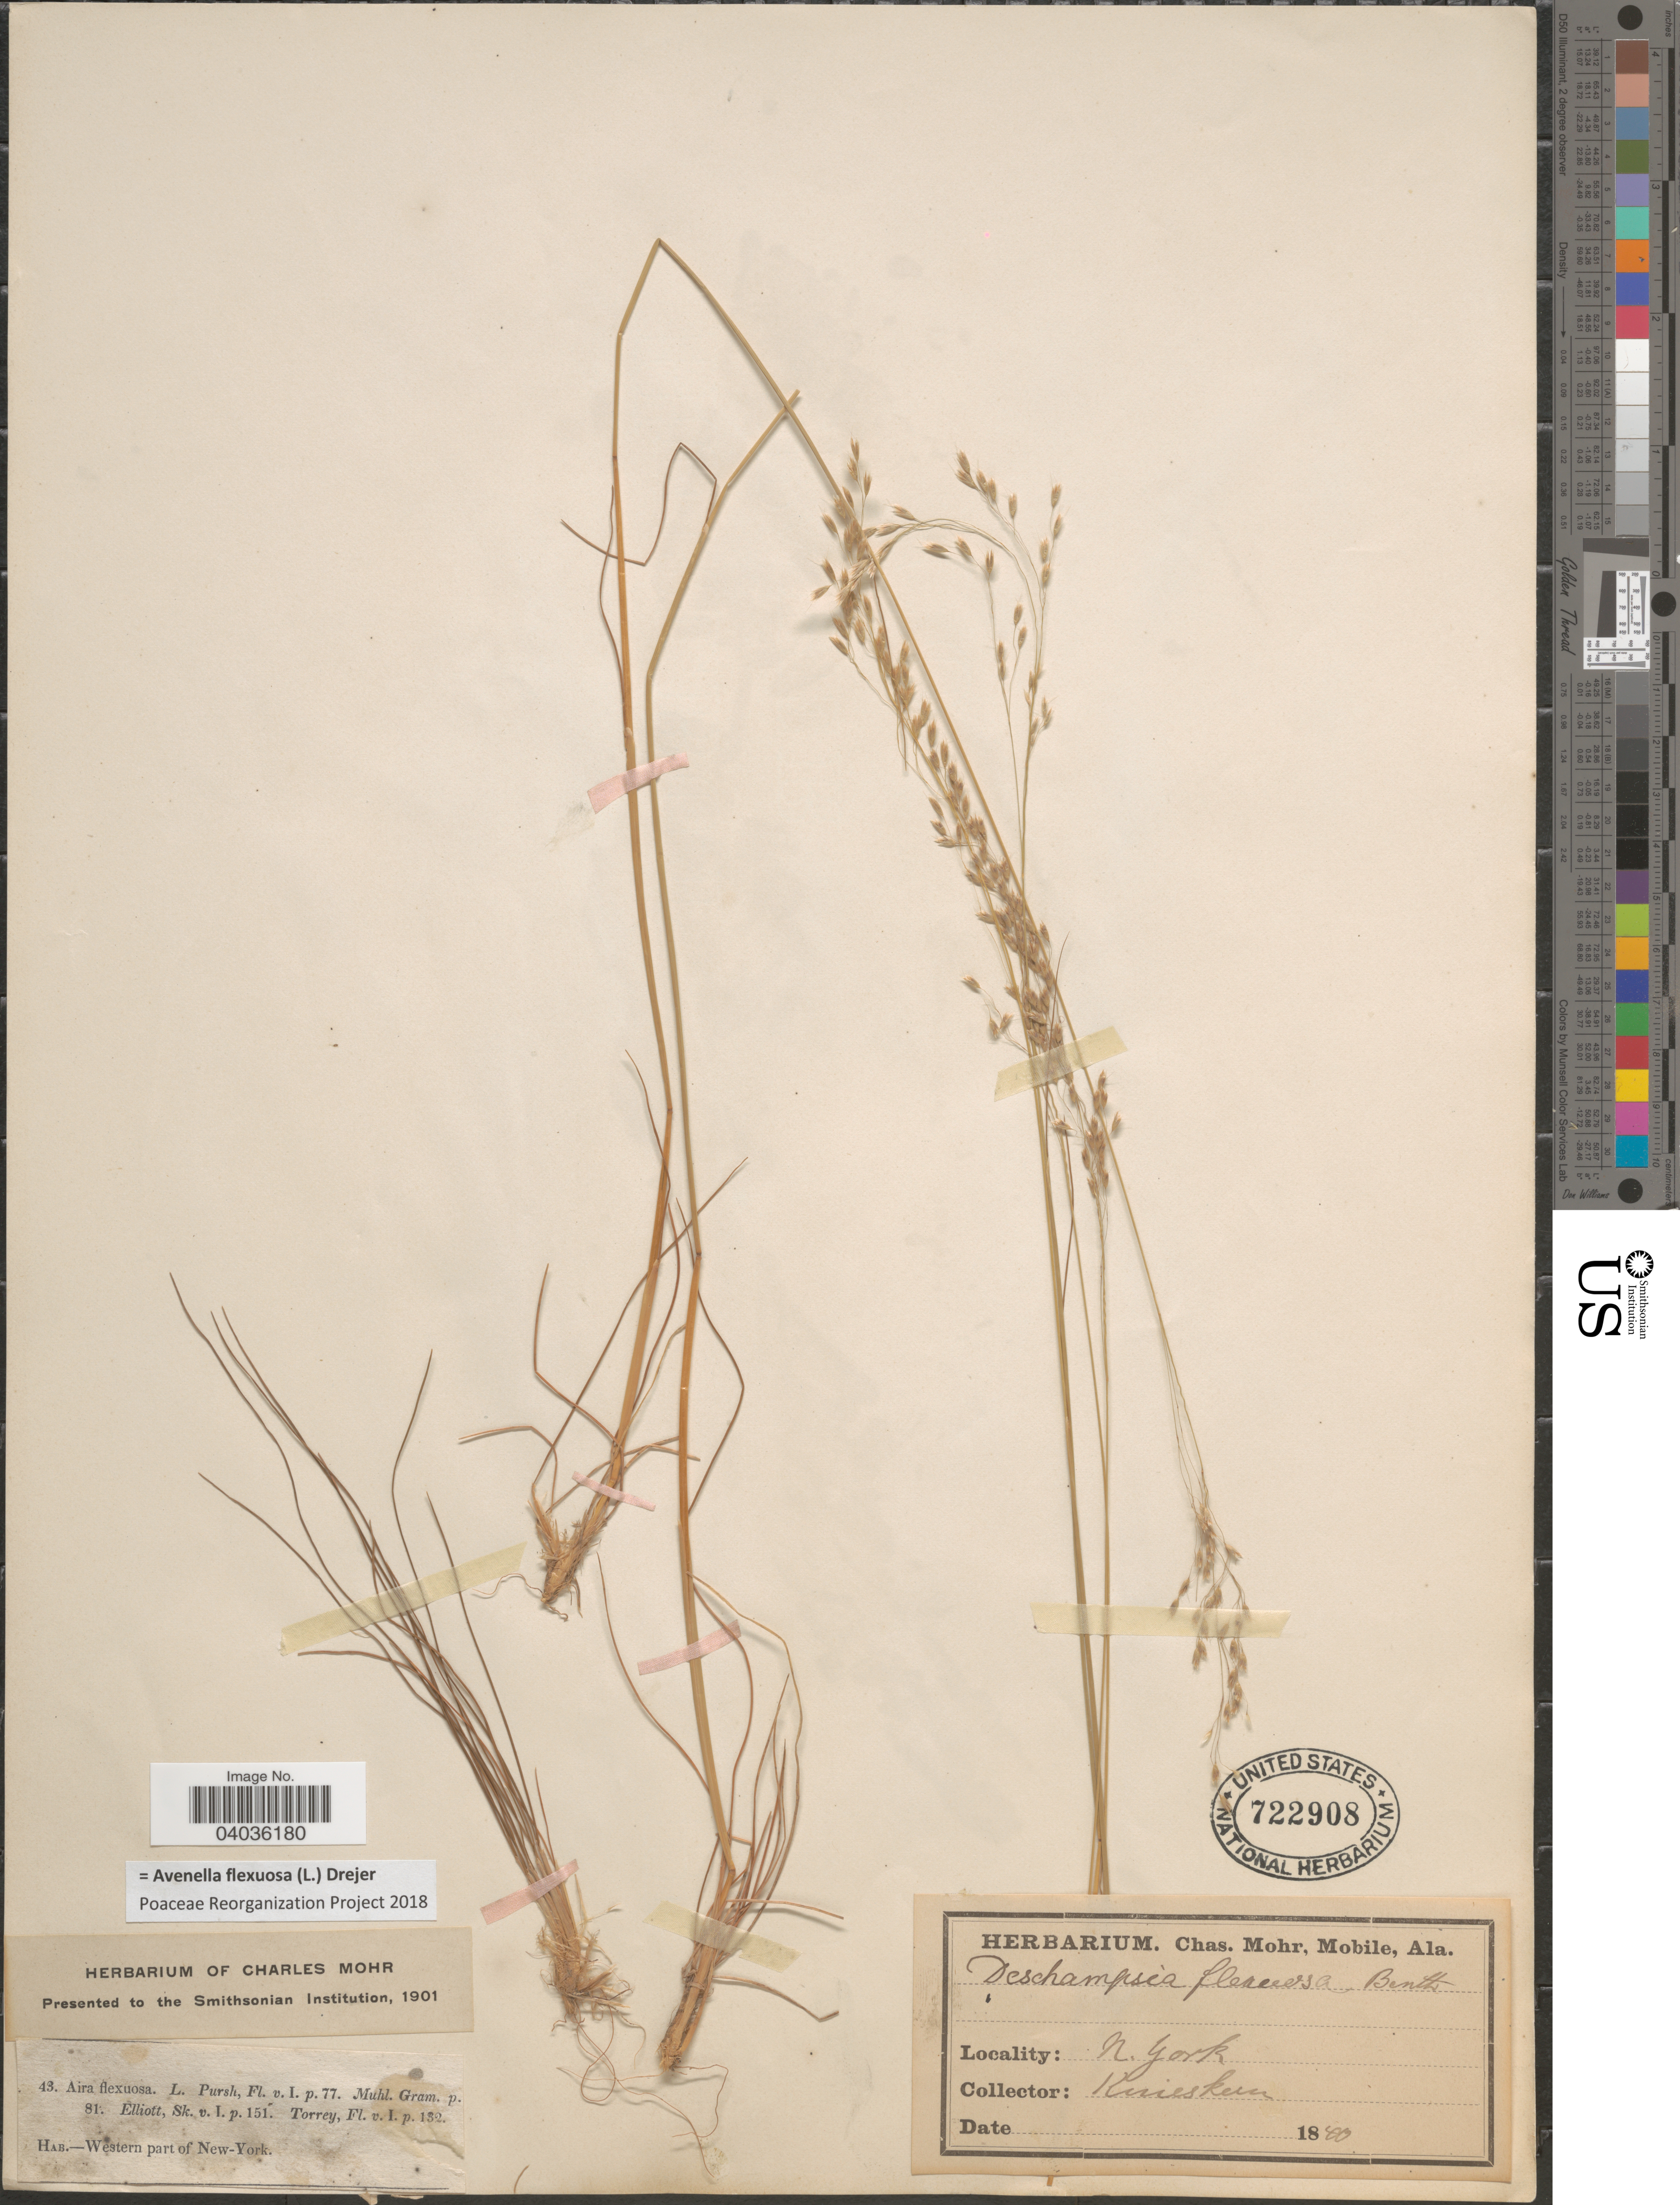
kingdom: Plantae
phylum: Tracheophyta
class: Liliopsida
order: Poales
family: Poaceae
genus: Avenella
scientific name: Avenella flexuosa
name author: (L.) Drejer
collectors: Knieskern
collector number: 43?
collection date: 1840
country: United States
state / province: New York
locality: Western part of New-York.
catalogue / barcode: US 722908